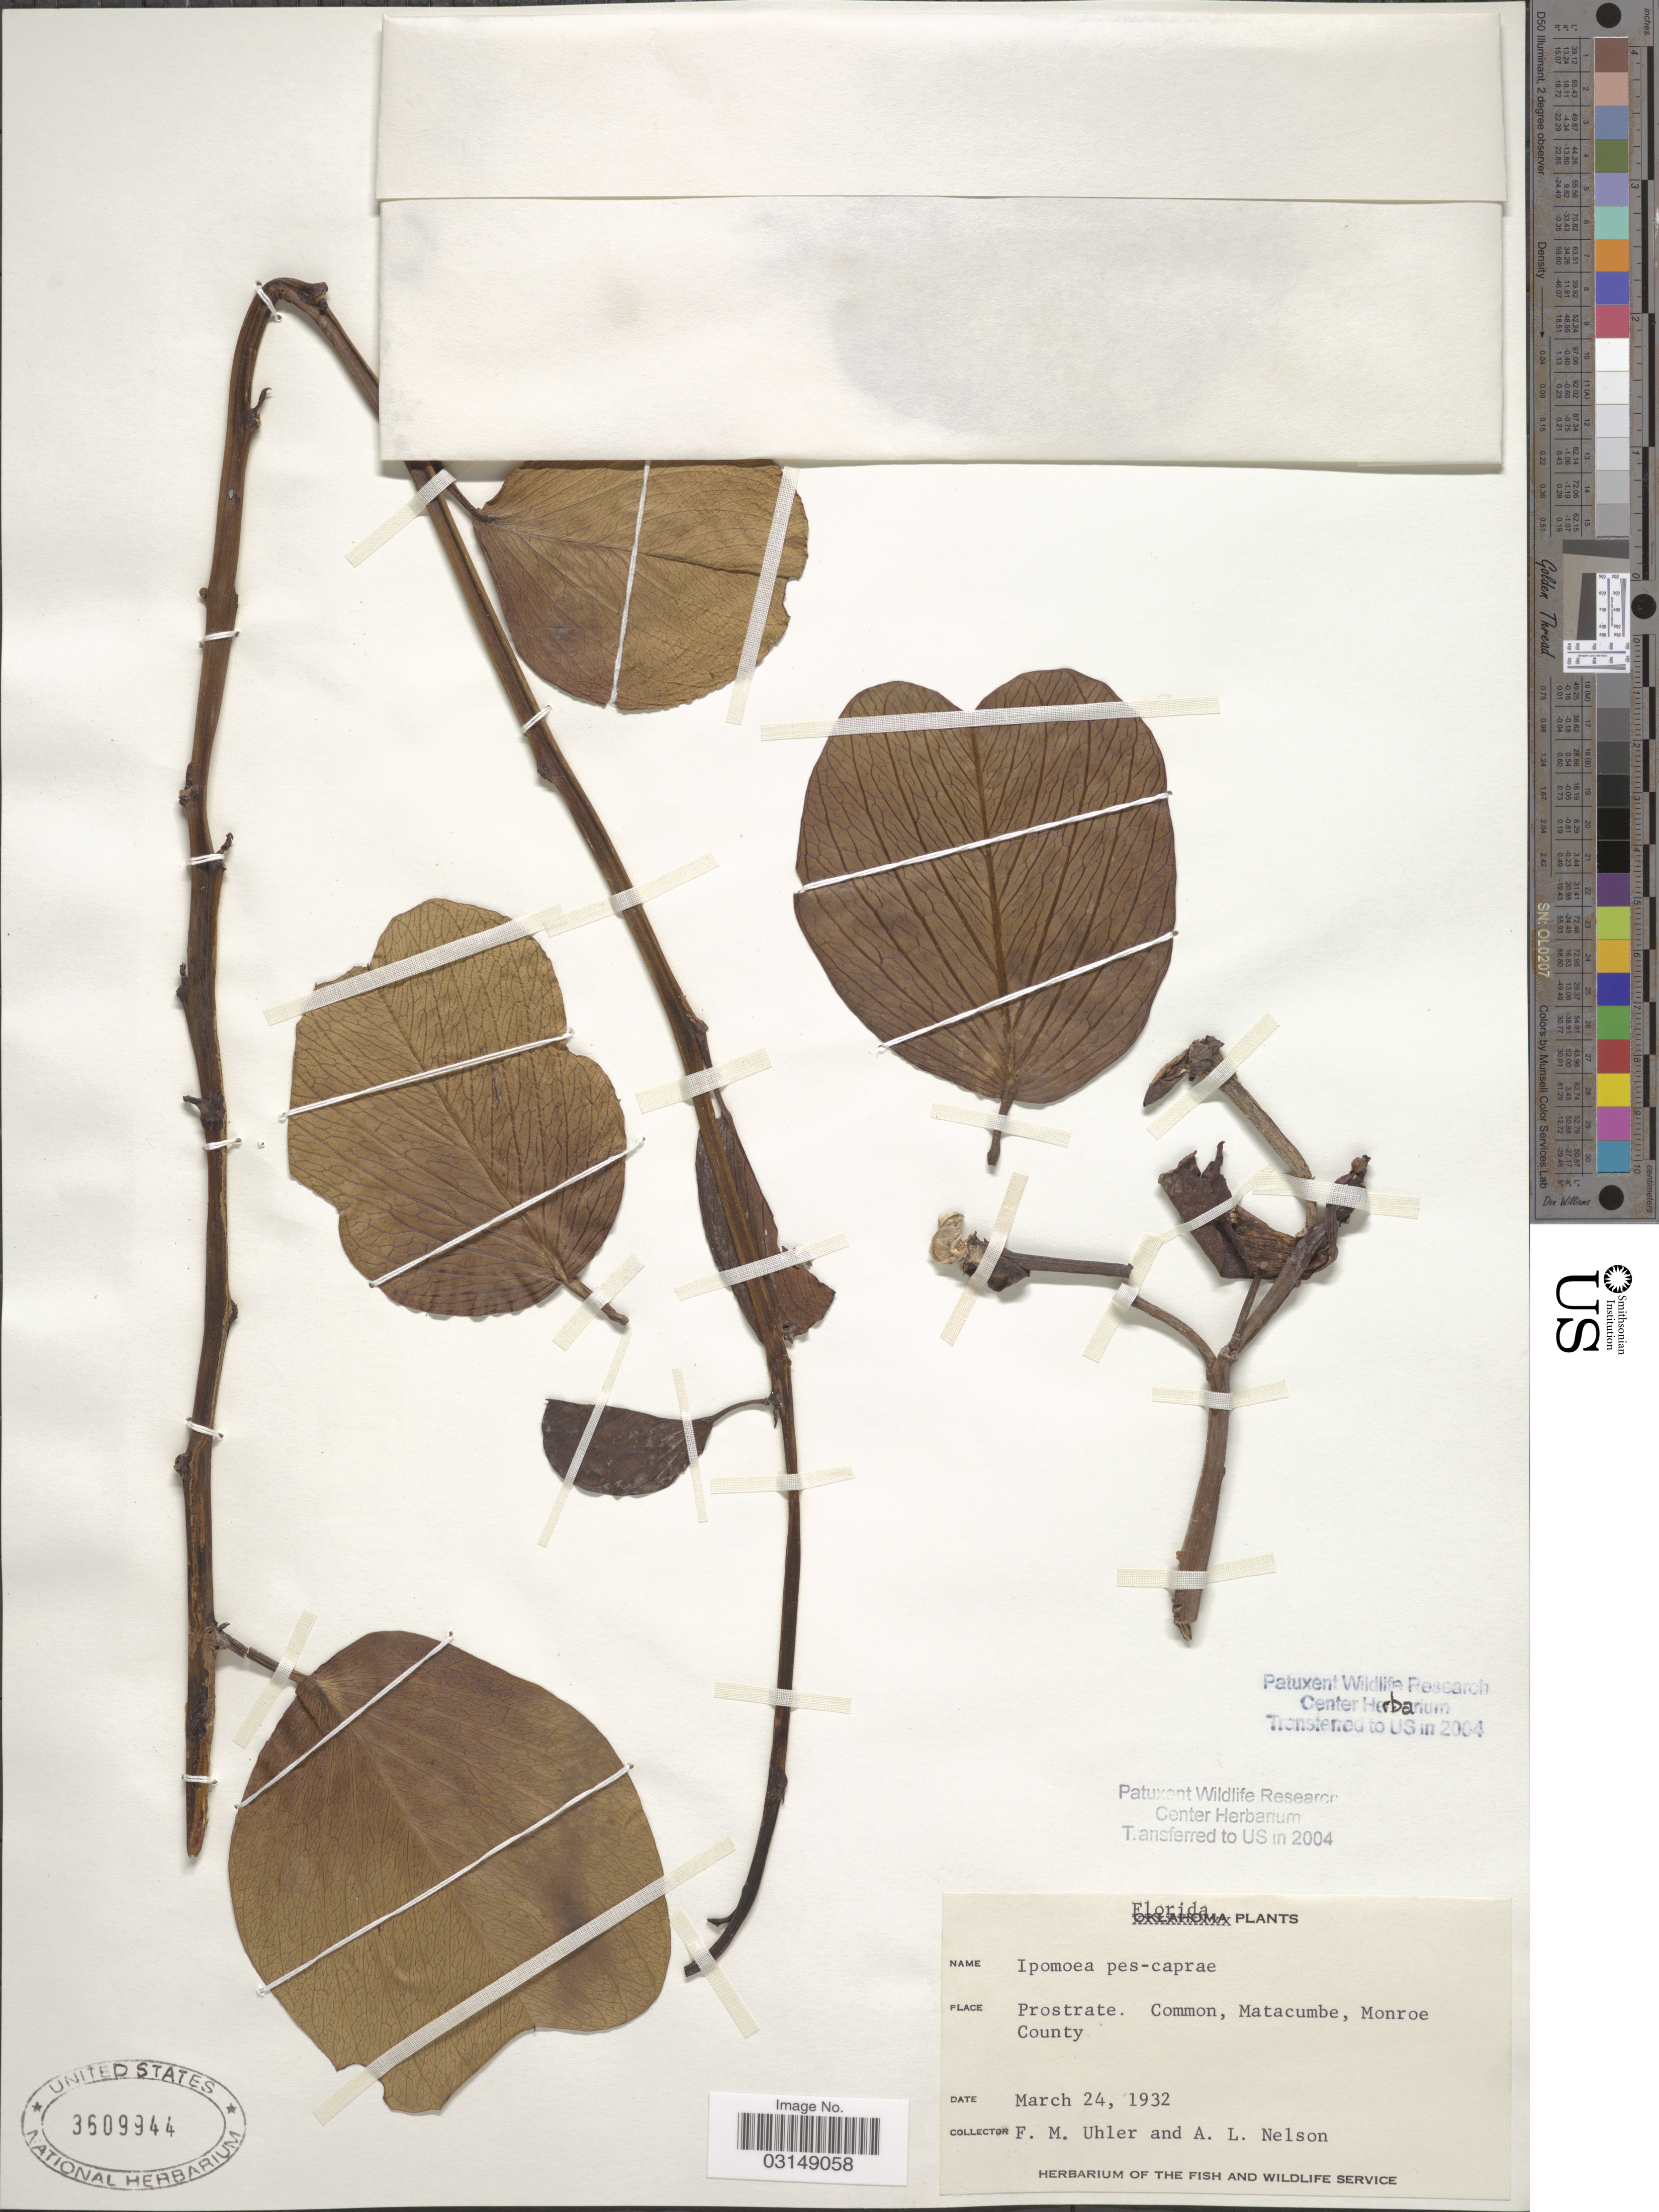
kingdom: Plantae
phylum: Tracheophyta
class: Magnoliopsida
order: Solanales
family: Convolvulaceae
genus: Ipomoea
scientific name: Ipomoea pes-caprae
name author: (L.) R. Br.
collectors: F. M. Uhler & A. L. Nelson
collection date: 1932-03-24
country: United States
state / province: Florida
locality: Prostrate. Common, Matacumbe, Monroe County.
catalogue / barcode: US 3609944